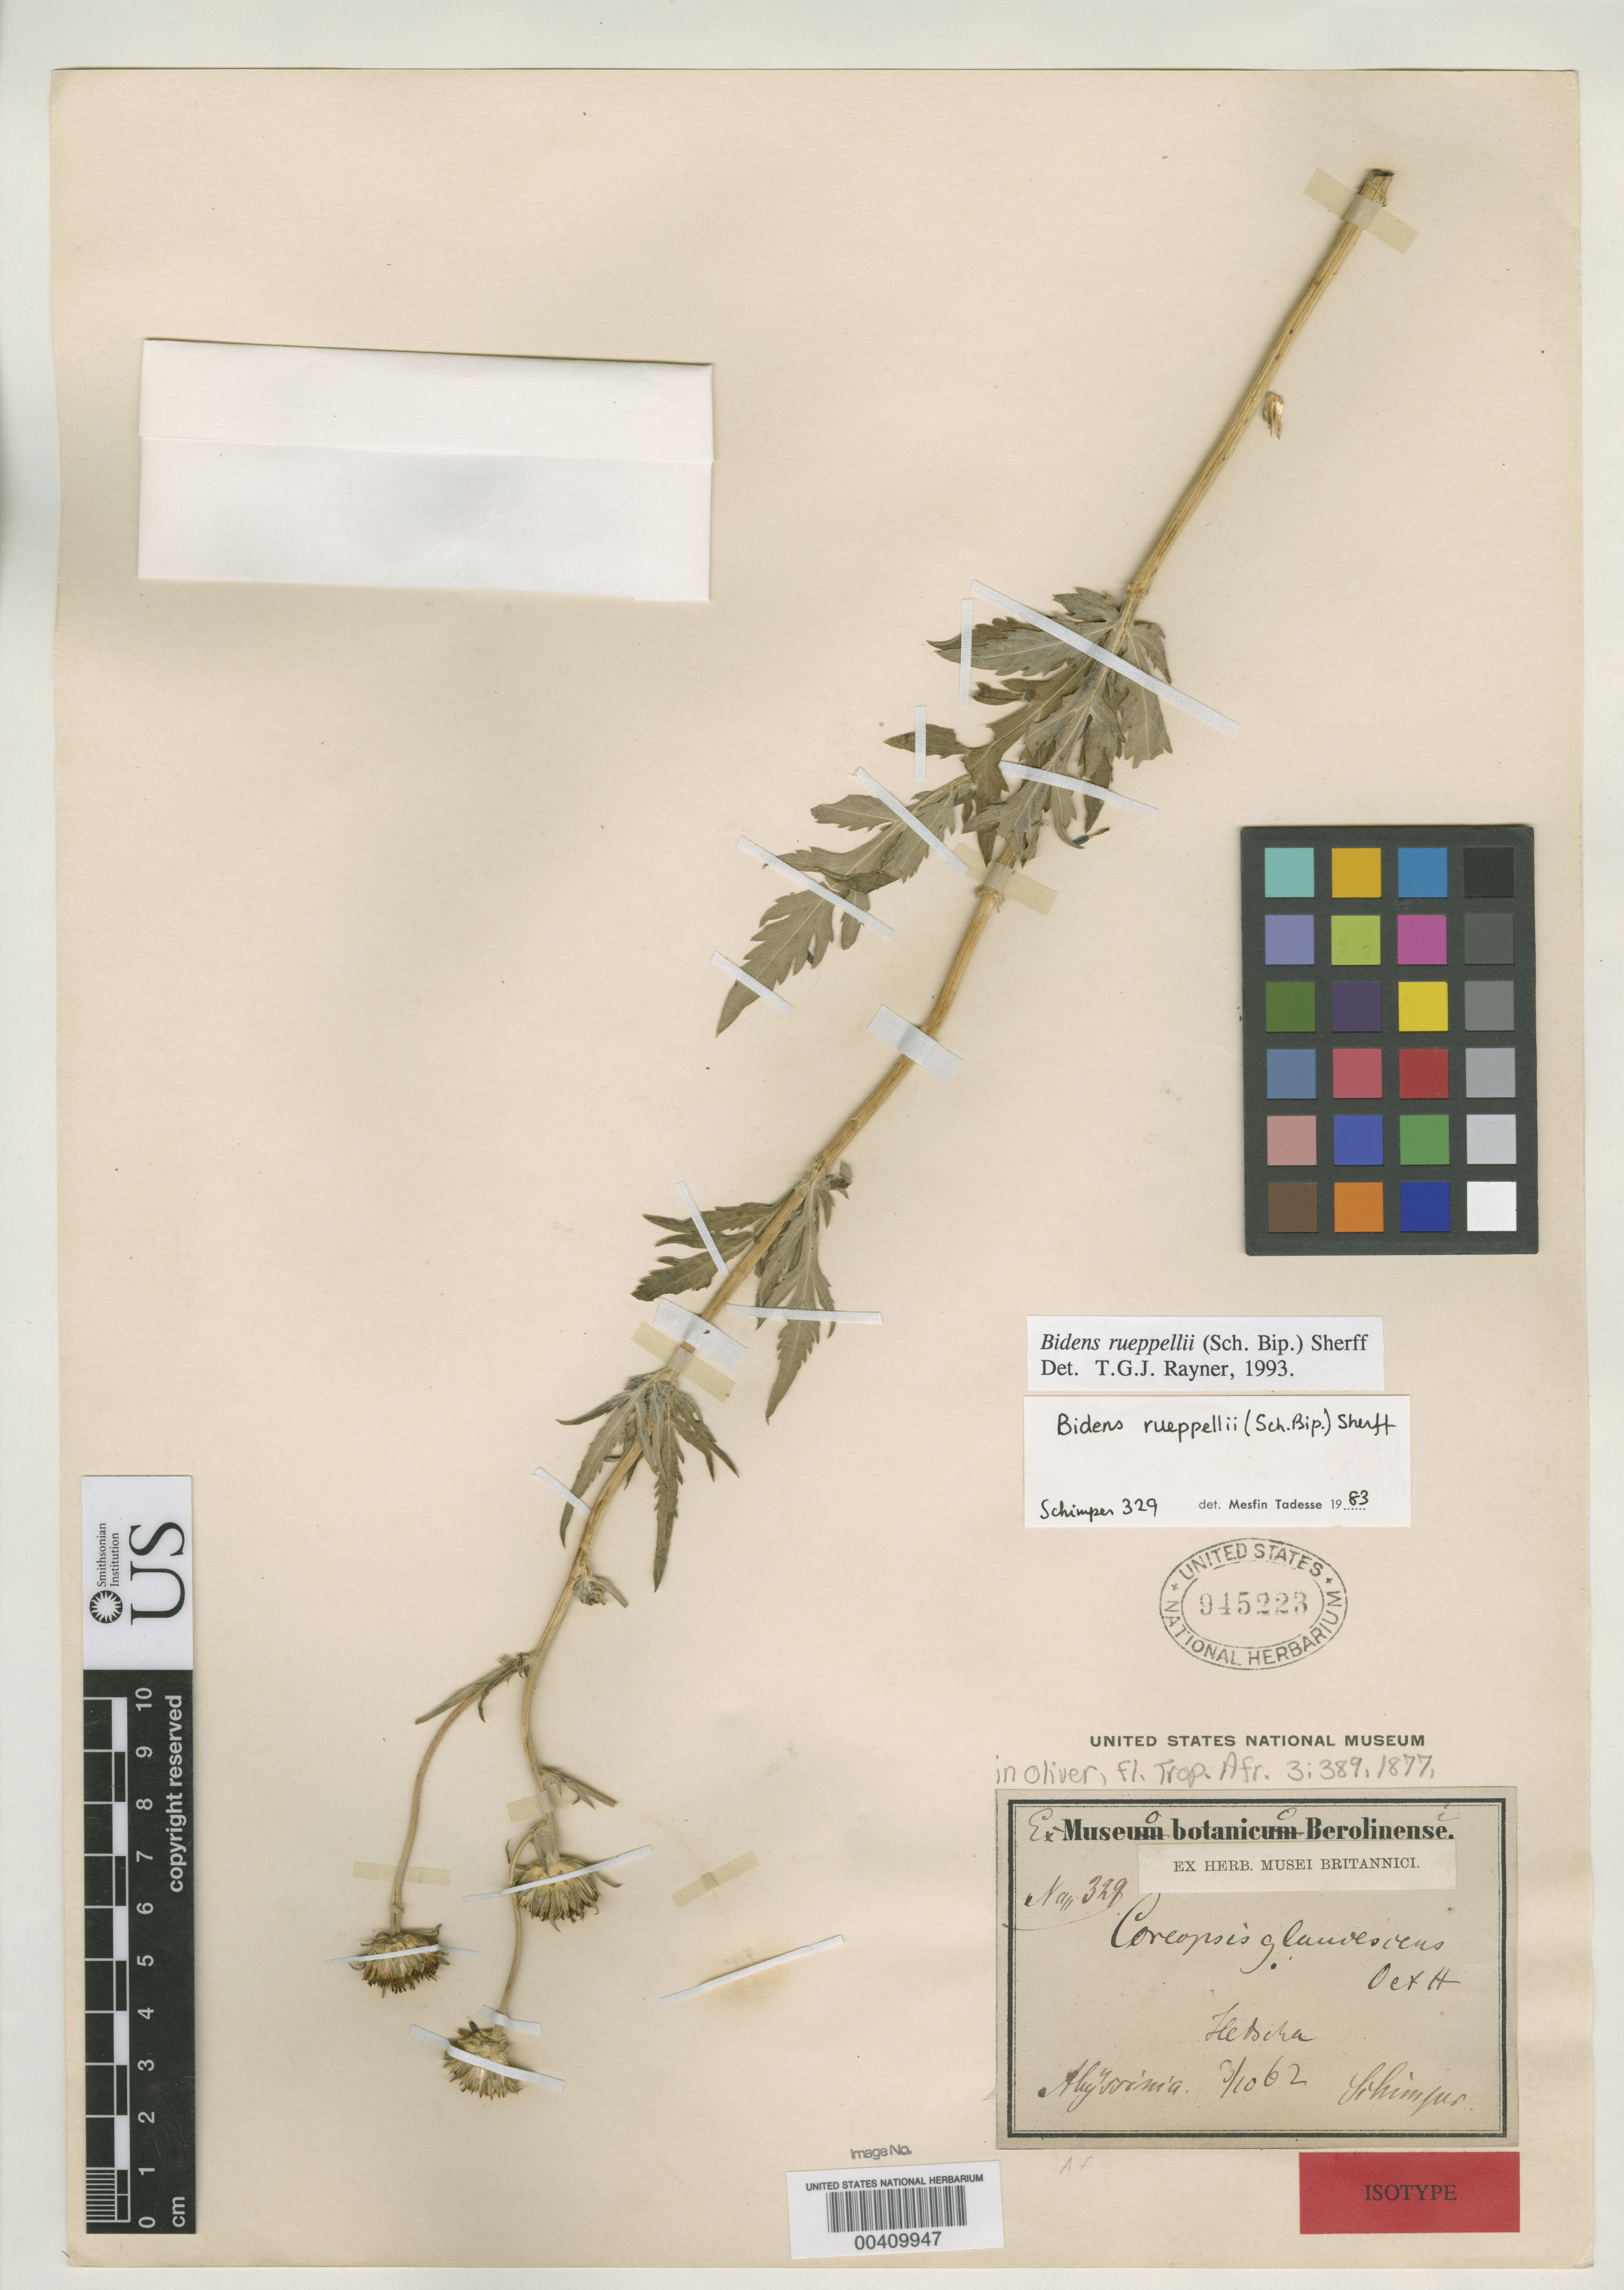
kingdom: Plantae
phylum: Tracheophyta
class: Magnoliopsida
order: Asterales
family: Asteraceae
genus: Coreopsis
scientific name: Coreopsis glaucescens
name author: Oliv. & Hiern in Oliv.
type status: Isotype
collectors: C. Schimper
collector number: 329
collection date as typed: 03 Oct 1862 or 10 Mar 1862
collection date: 1862-03-10 or 1862-10-03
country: Ethiopia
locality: "Abyssinia".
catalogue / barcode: US 945223